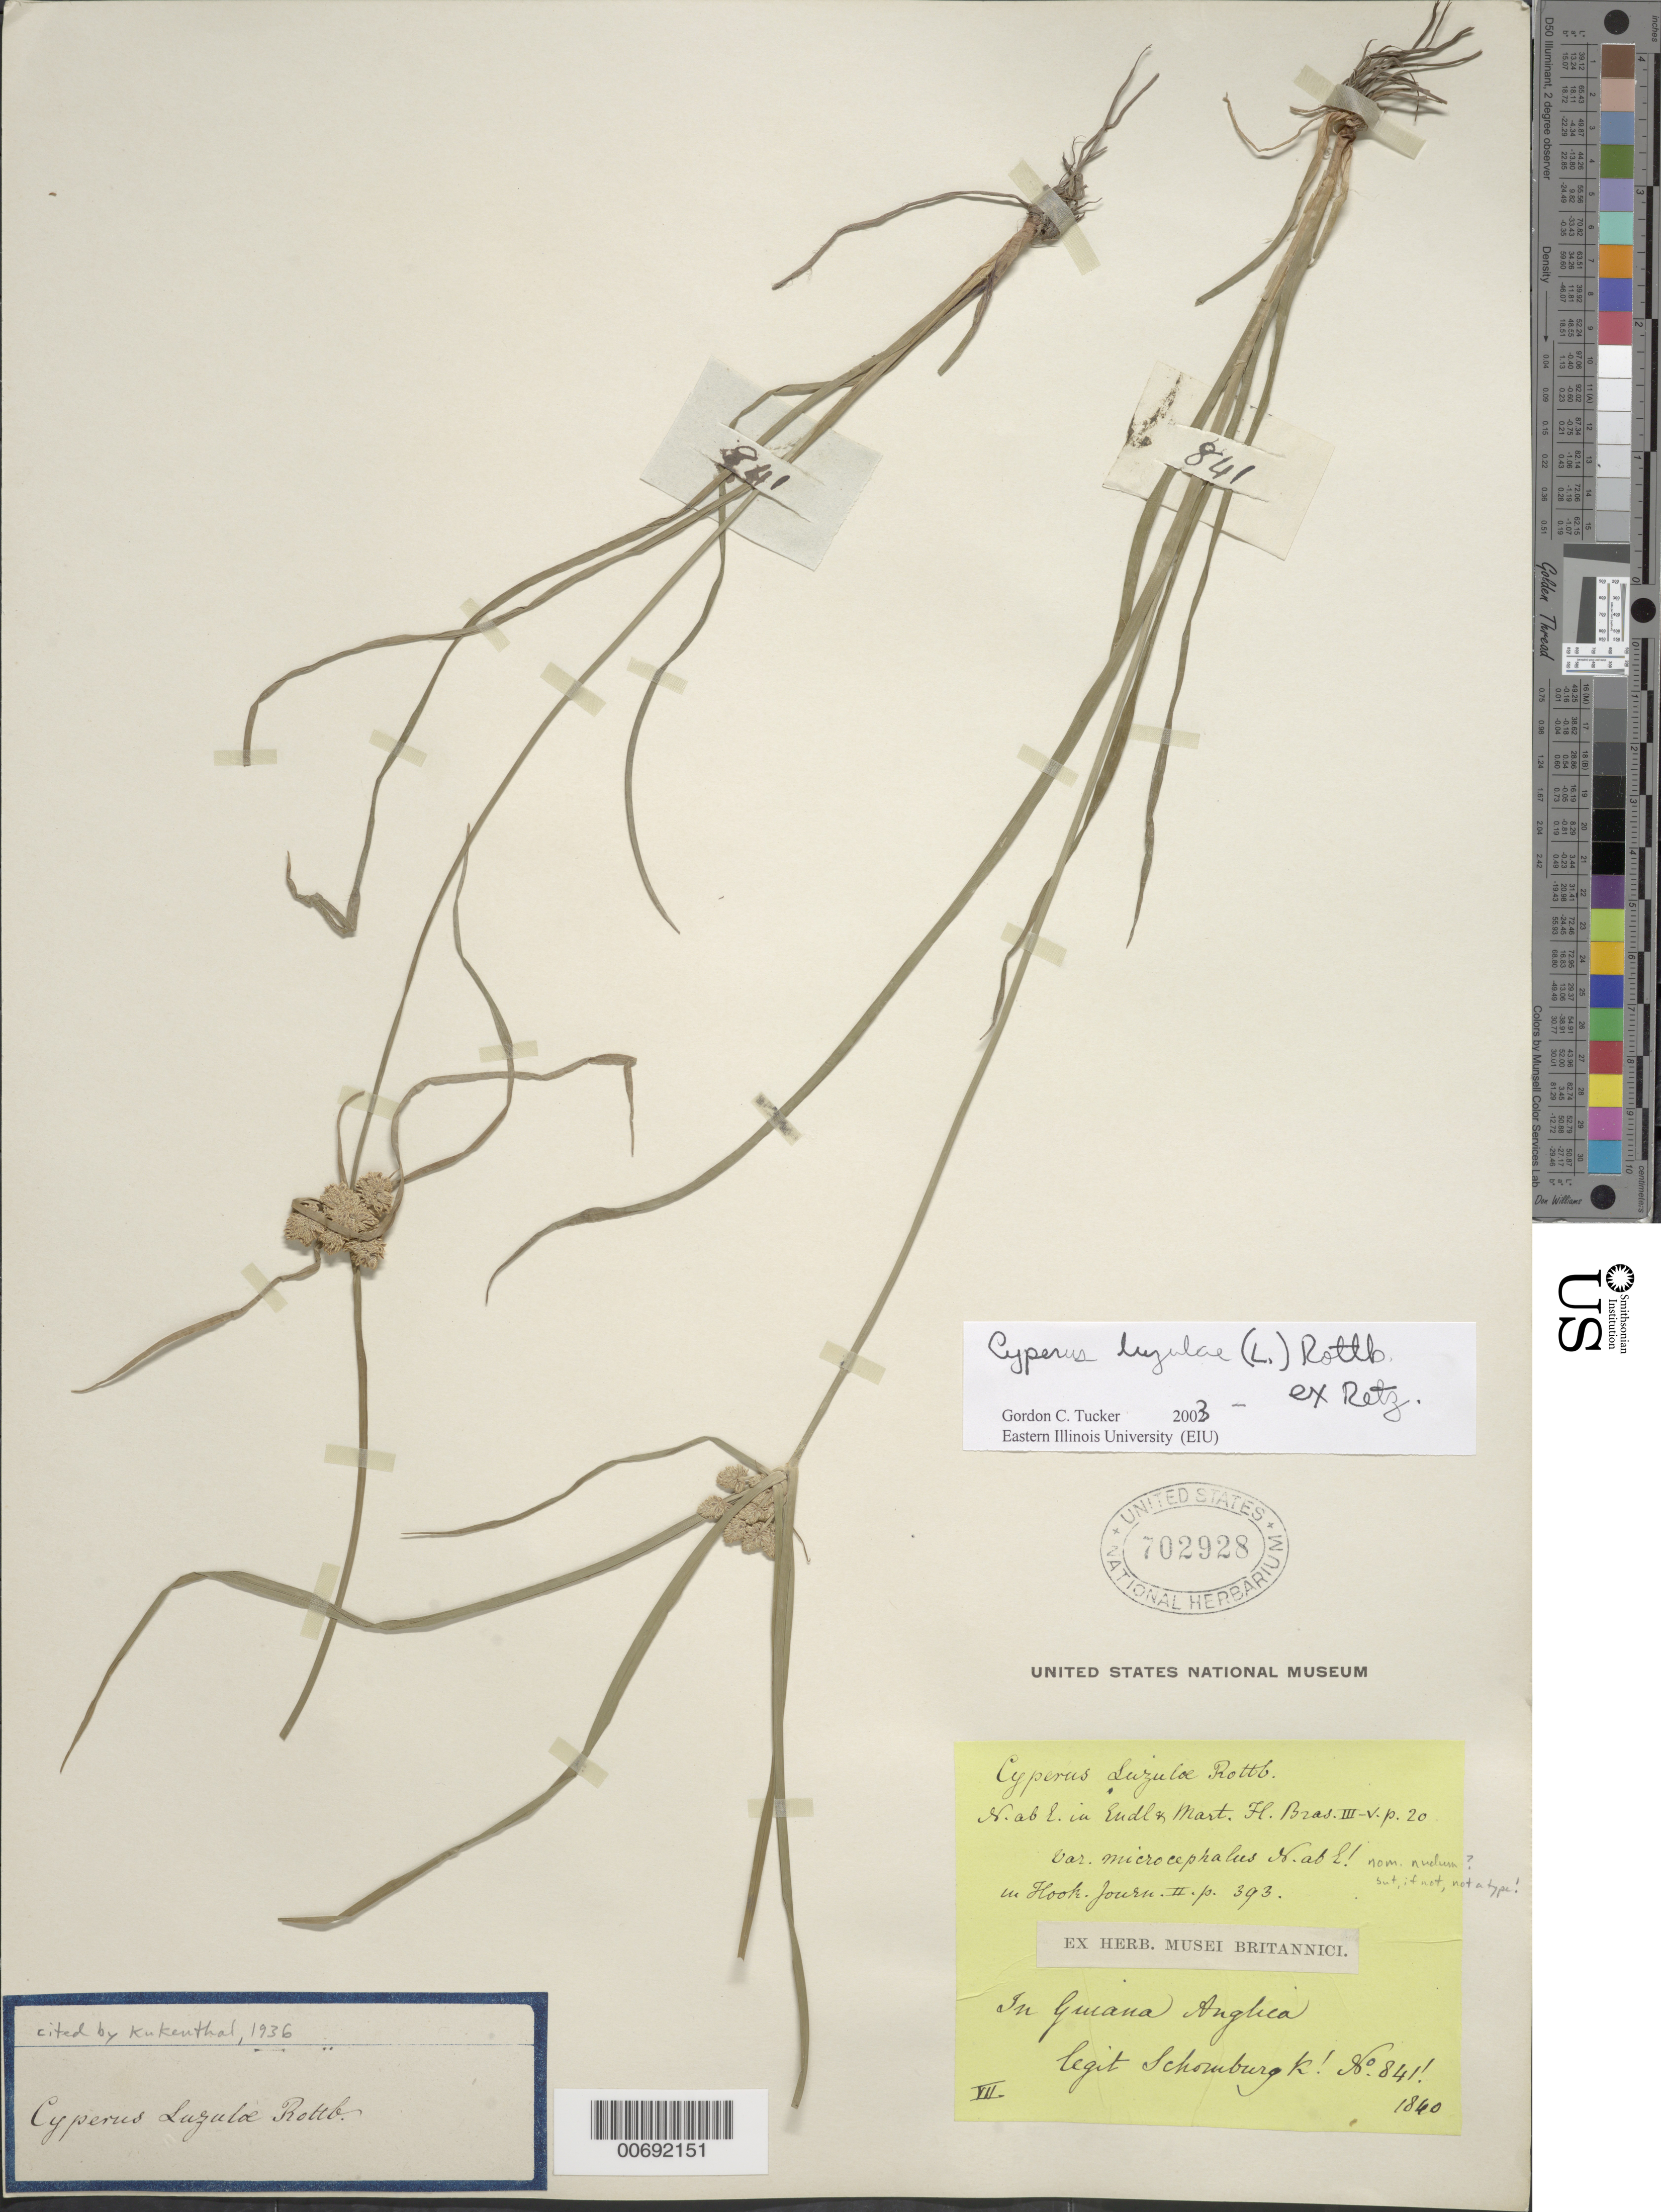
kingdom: Plantae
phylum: Tracheophyta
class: Liliopsida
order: Poales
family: Cyperaceae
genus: Cyperus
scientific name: Cyperus luzulae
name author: (L.) Rottb. ex Retz.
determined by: Tucker, G. C.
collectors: -- Schomburgk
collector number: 841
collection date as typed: July 1840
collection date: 1840-07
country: Guyana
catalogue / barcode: US 702928